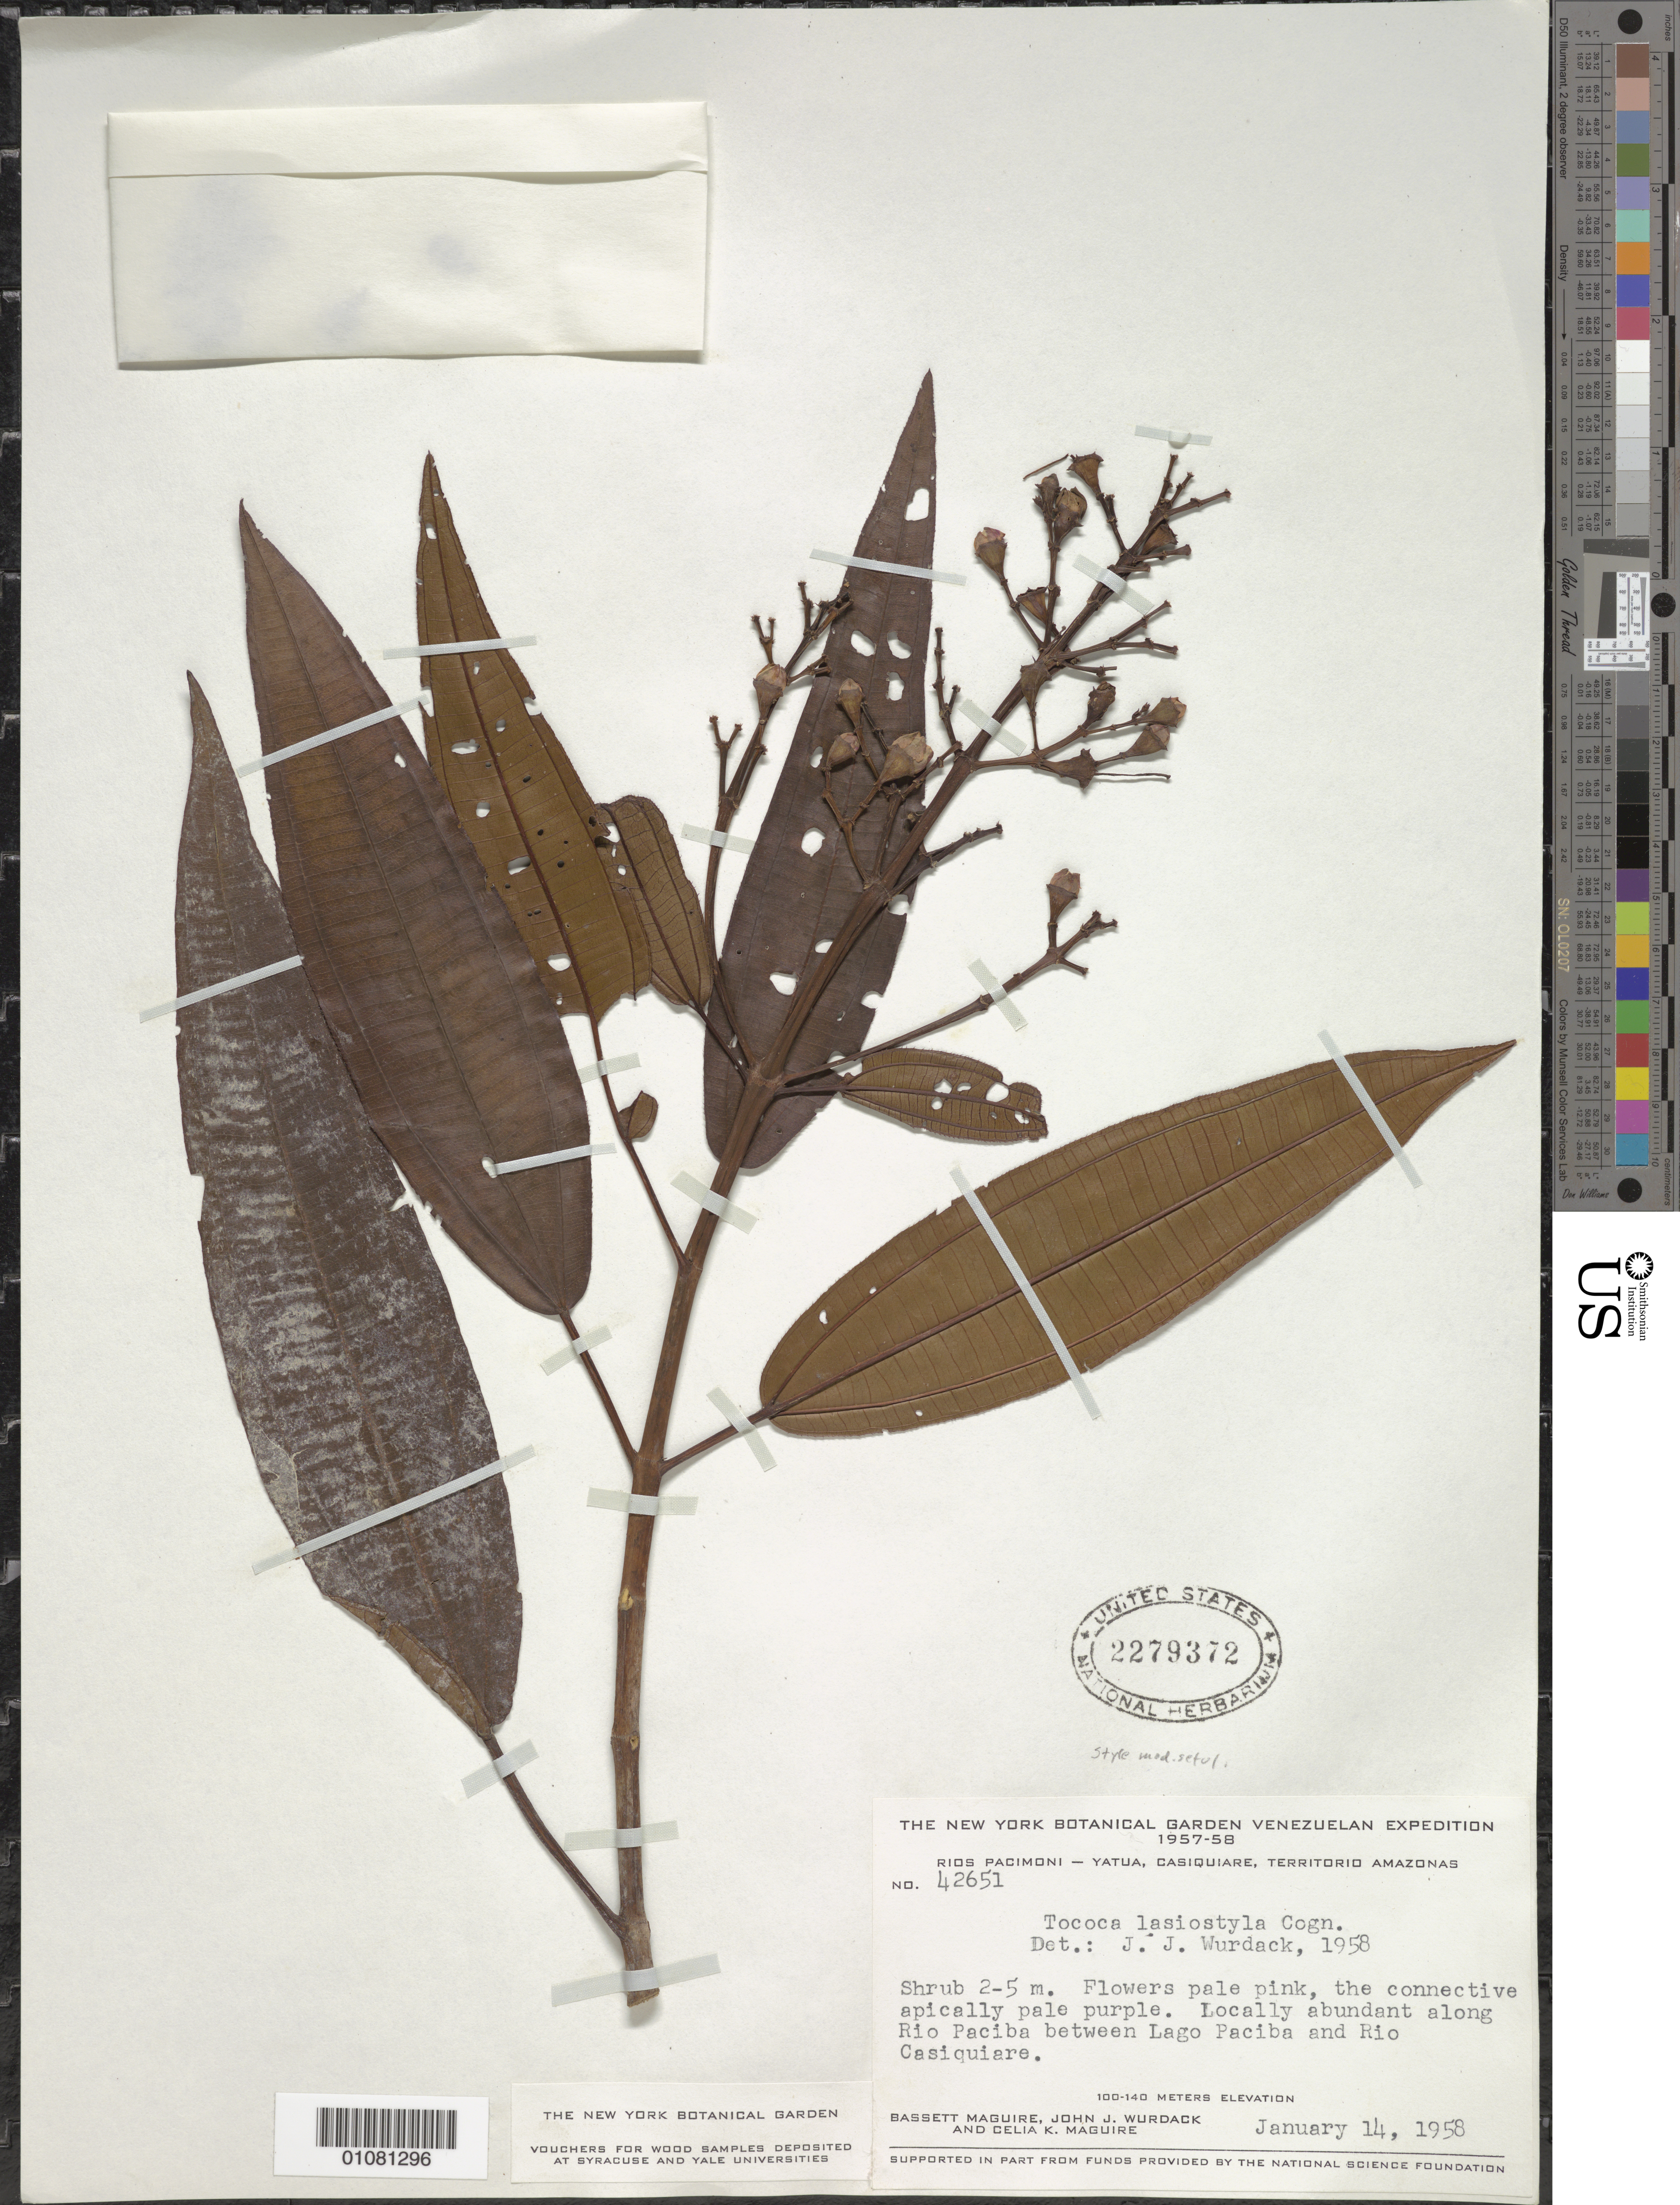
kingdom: Plantae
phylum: Tracheophyta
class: Magnoliopsida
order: Myrtales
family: Melastomataceae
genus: Tococa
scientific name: Tococa lasiostyla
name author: Cogn.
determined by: Wurdack, John J., (US), US (UNITED STATES)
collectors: B. Maguire, J. J. Wurdack & C. K. Maguire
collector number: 42651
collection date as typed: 14-Jan-58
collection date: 1958-01-14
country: Venezuela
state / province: Amazonas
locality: Rio Paciba, between Lago Paciba and Rio Casiquiare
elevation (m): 100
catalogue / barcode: US 2279372